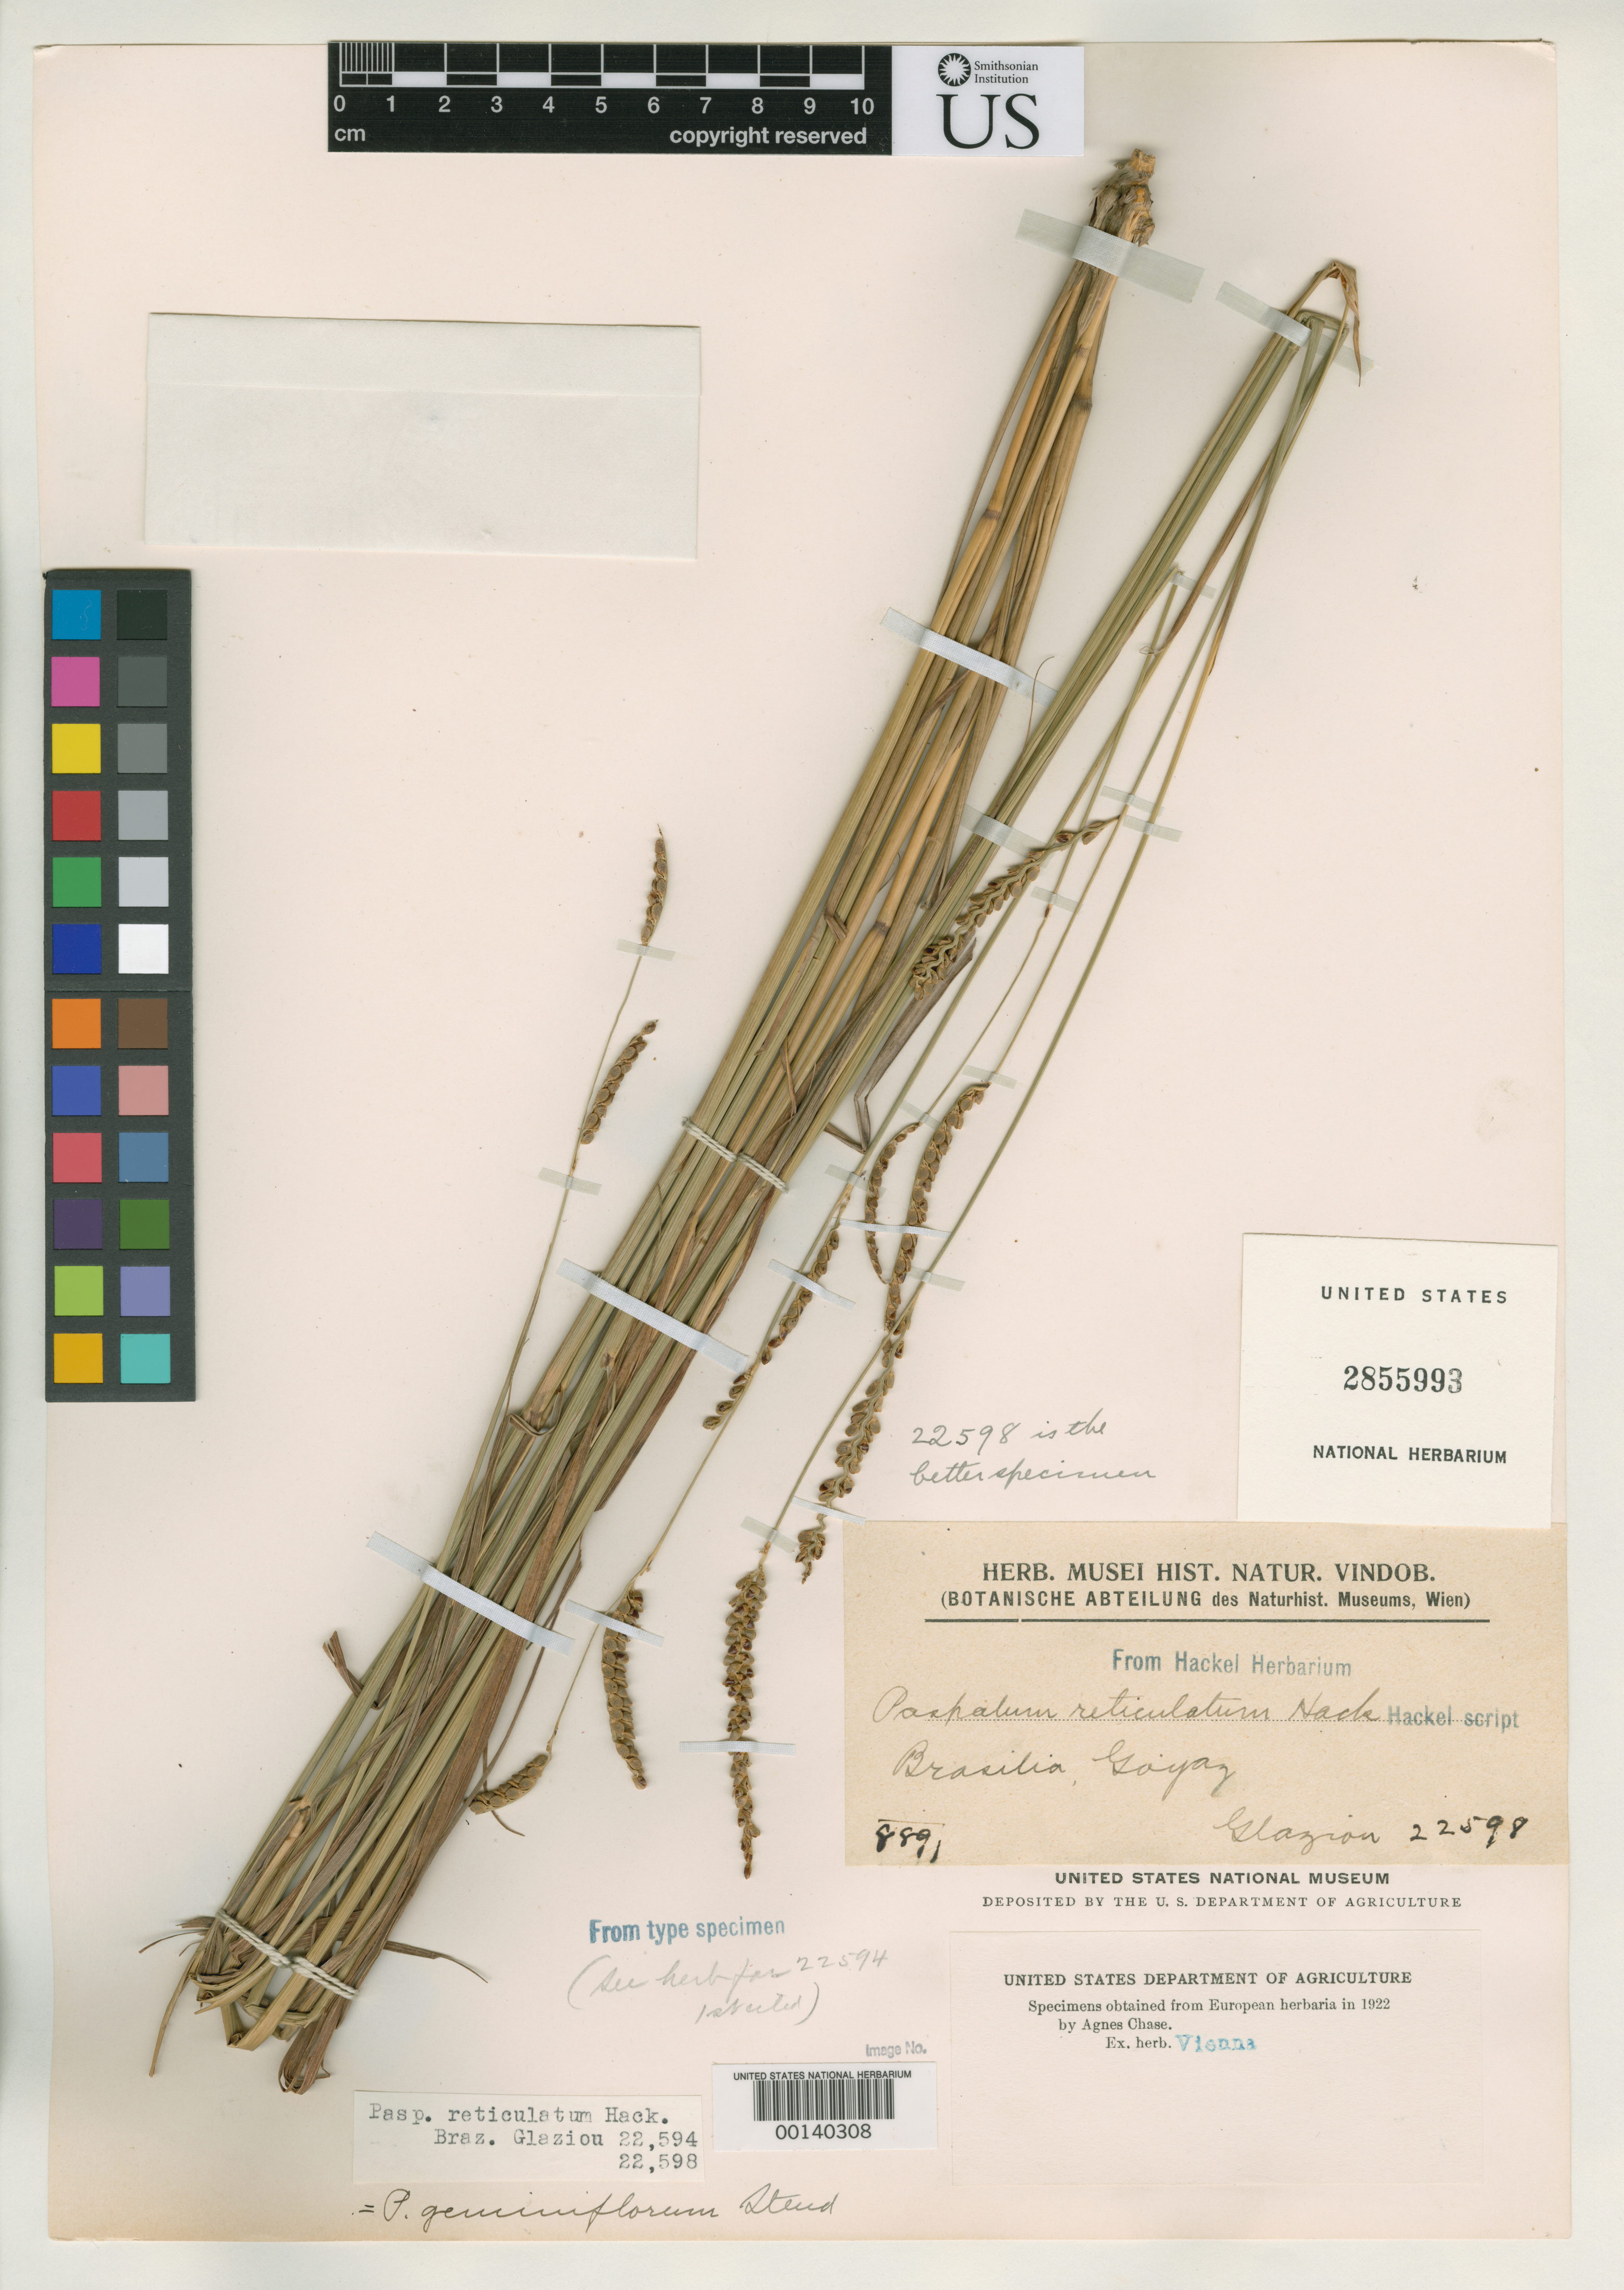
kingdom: Plantae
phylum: Tracheophyta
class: Liliopsida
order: Poales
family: Poaceae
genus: Paspalum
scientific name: Paspalum reticulatum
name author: Hack.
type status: Isolectotype; Syntype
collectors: A. F. M. Glaziou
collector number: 22598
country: Brazil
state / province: Goiás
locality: Brasilia, Goyaz.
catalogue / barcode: US 2855993